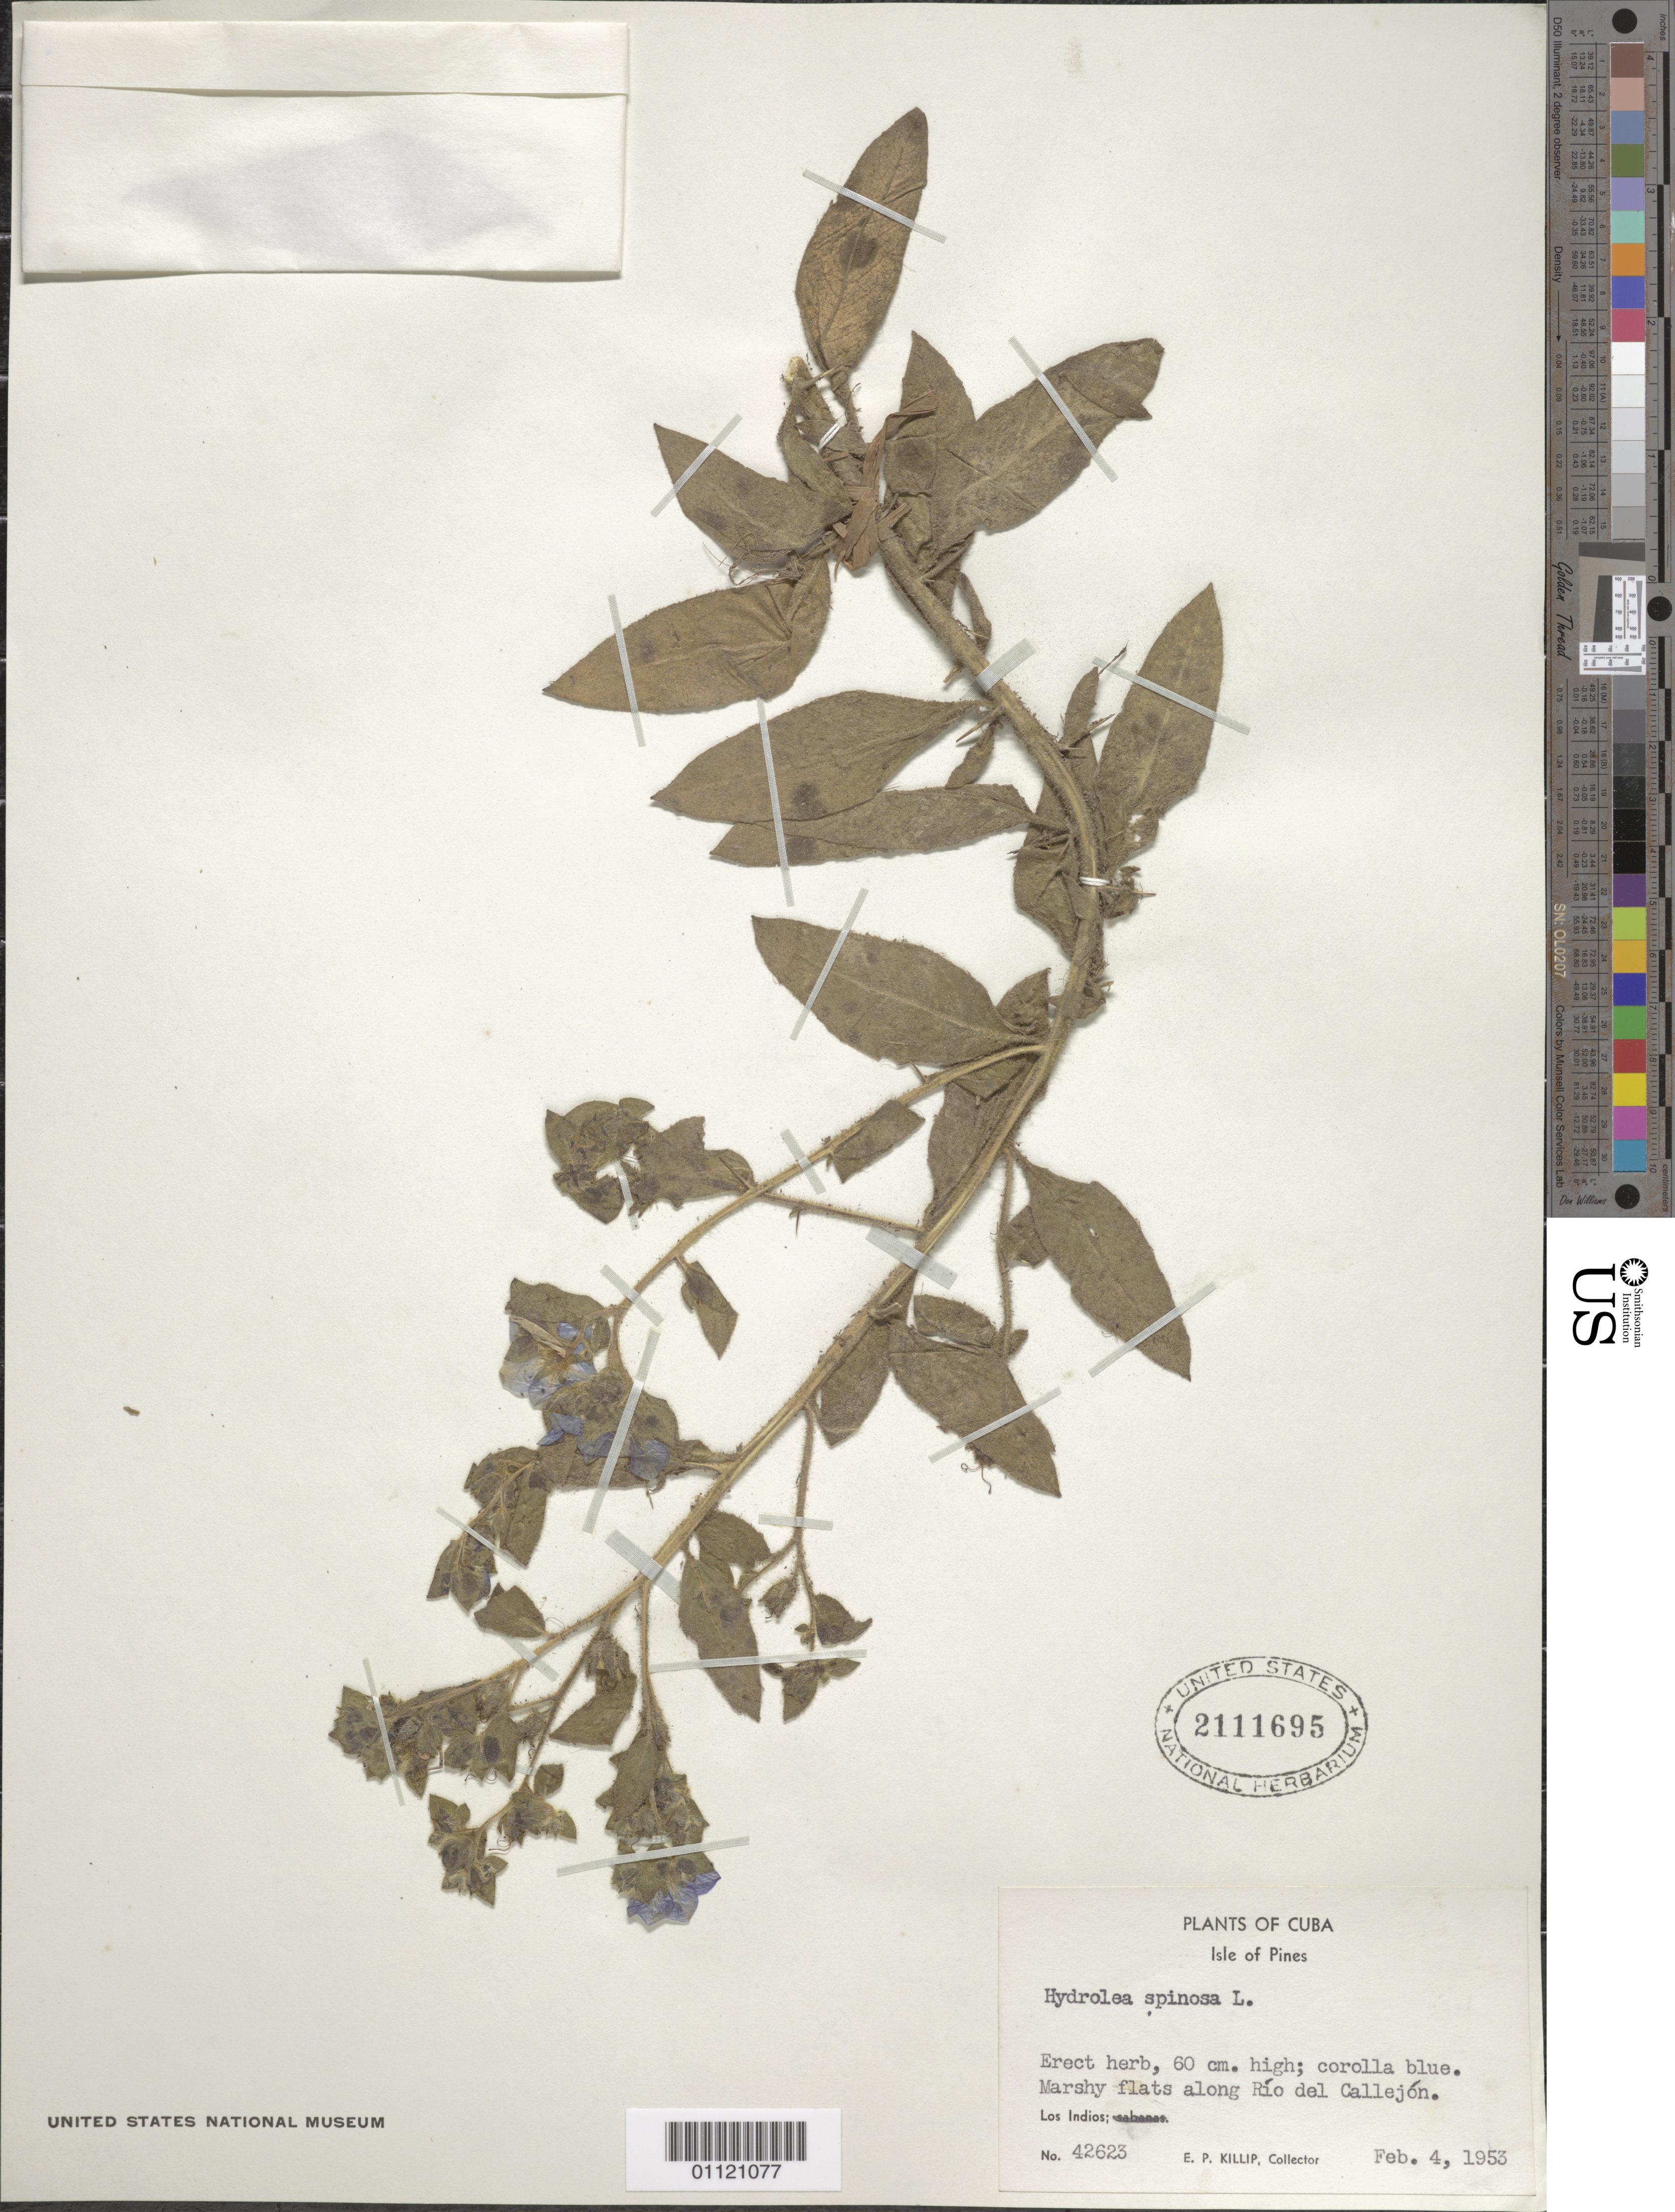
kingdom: Plantae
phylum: Tracheophyta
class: Magnoliopsida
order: Solanales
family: Hydroleaceae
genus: Hydrolea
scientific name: Hydrolea spinosa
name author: L.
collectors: E. P. Killip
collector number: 42623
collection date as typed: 04 Feb 1953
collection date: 1953-02-04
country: Cuba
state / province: Isla de La Juventud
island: Isla de la Juventud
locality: Los Indios: Marshy flats along Rio del Callejon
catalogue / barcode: US 2111695